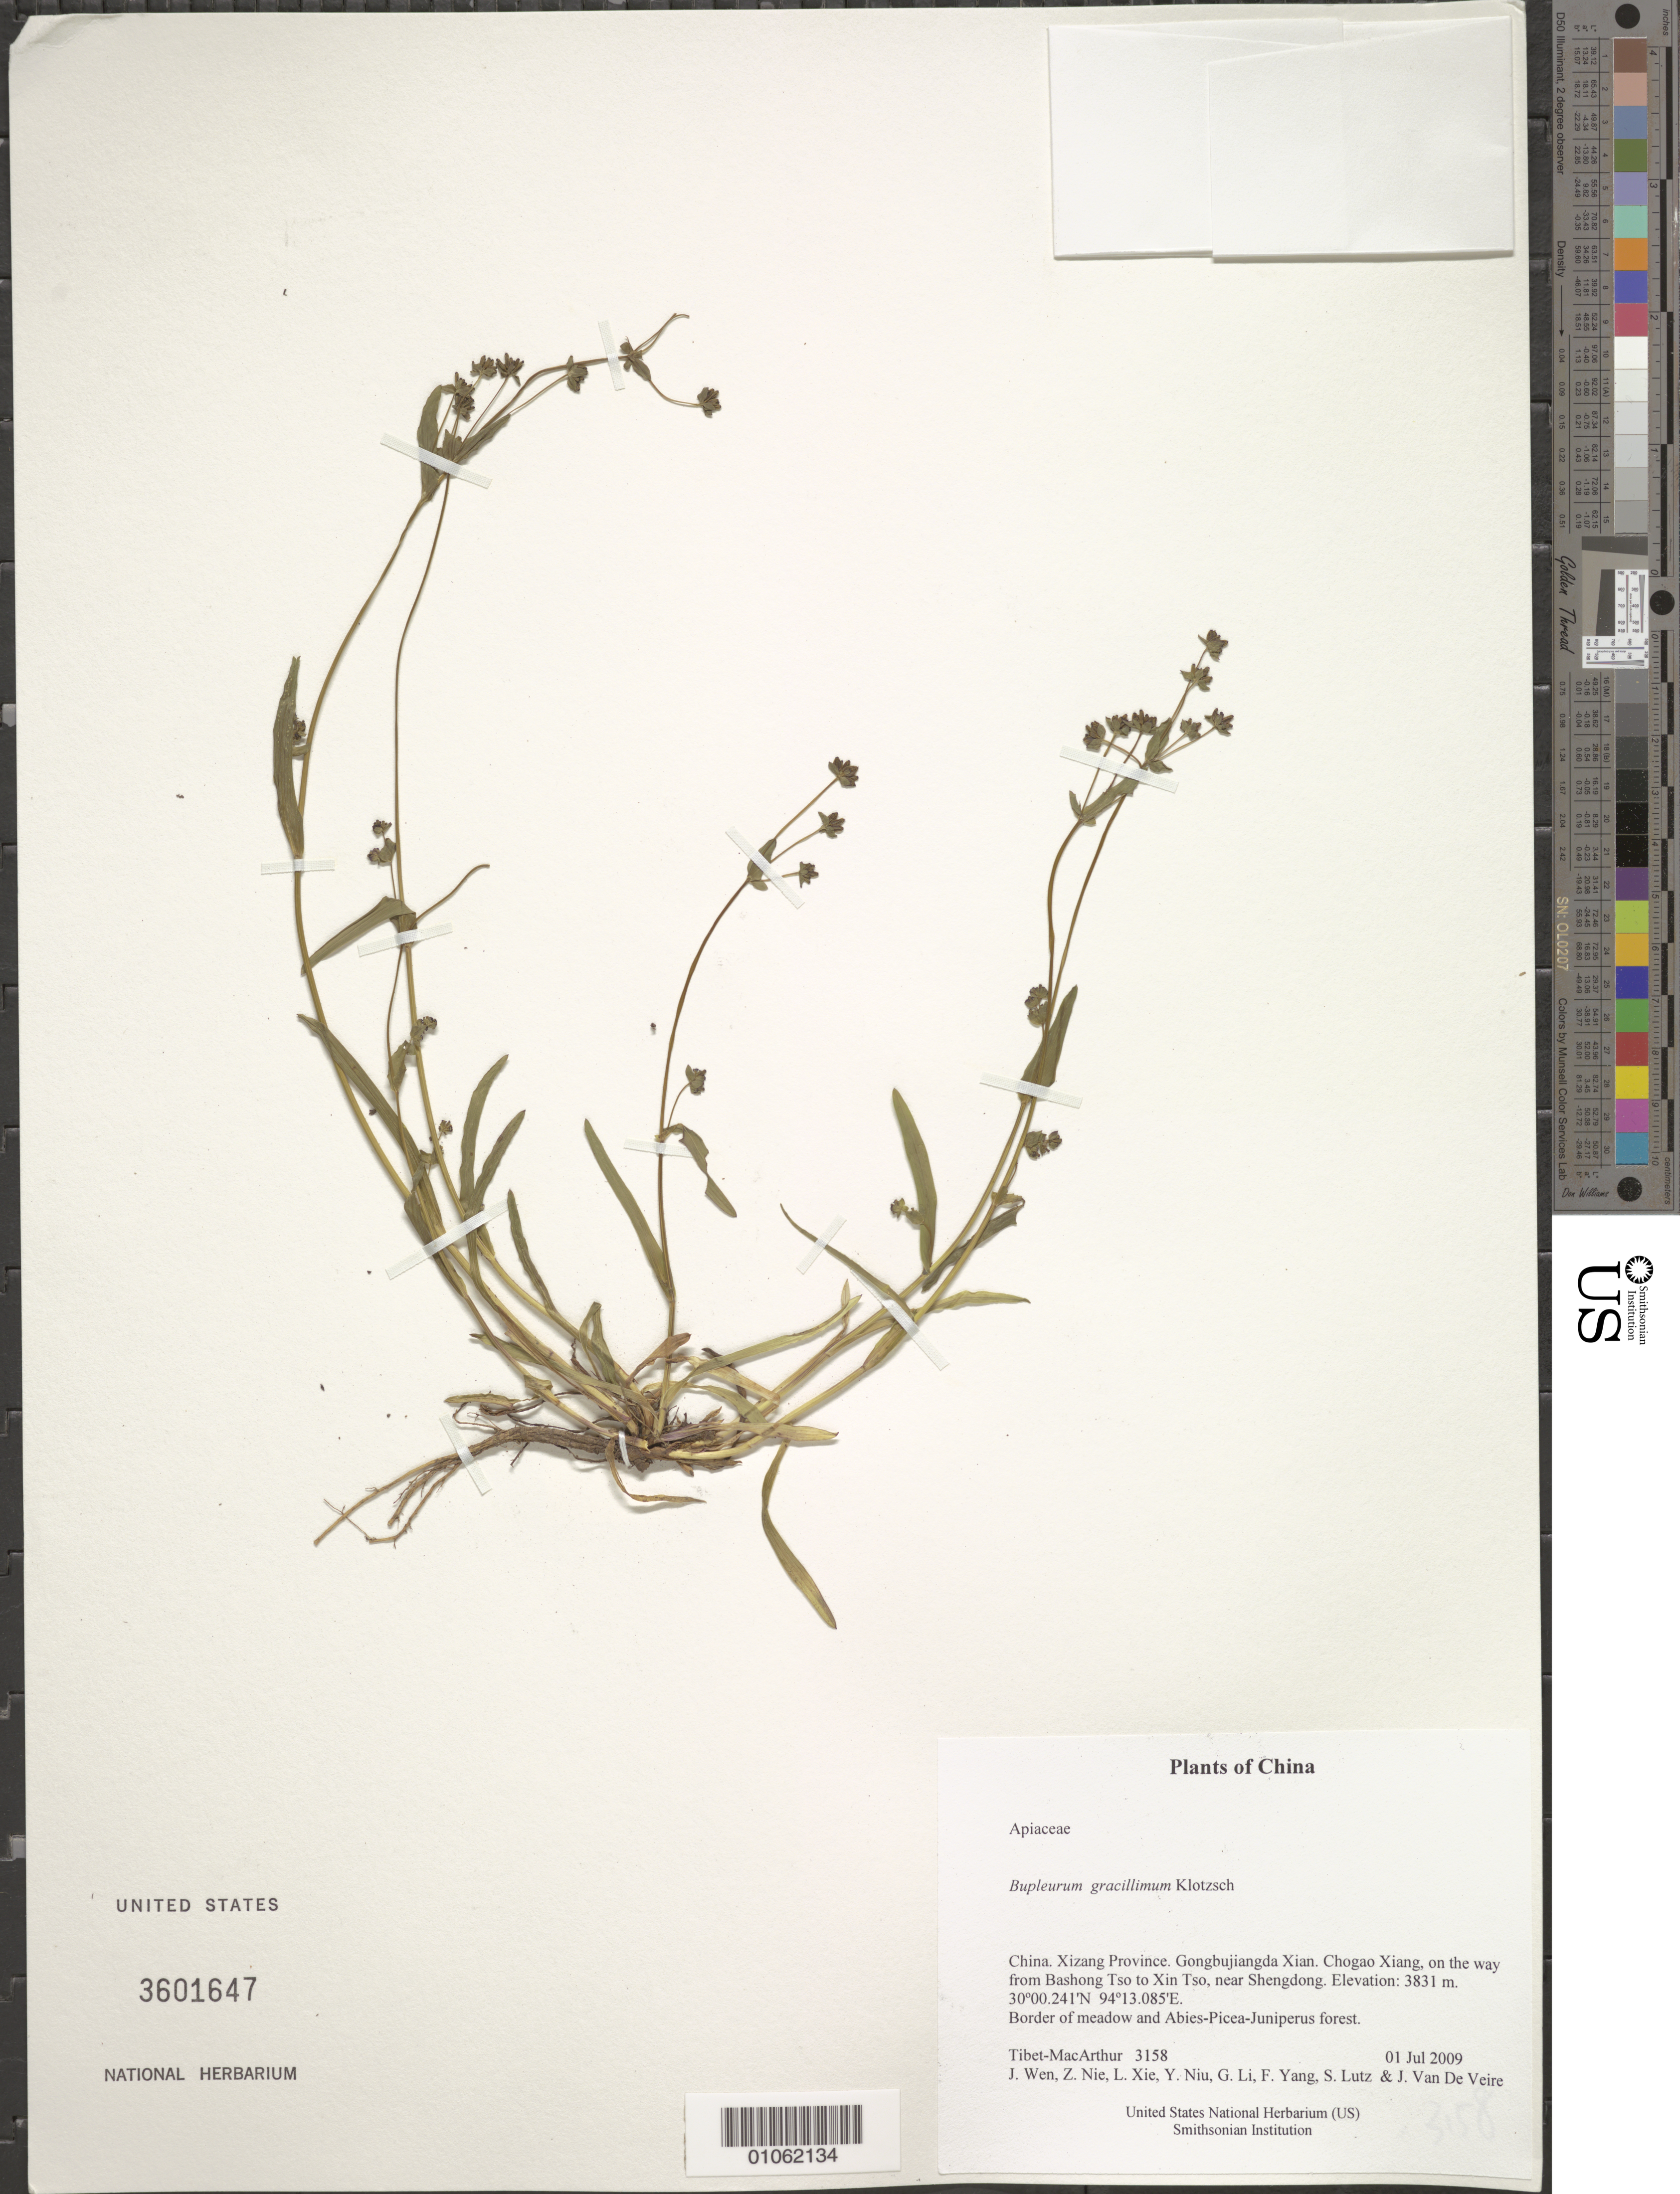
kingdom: Plantae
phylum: Tracheophyta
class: Magnoliopsida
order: Apiales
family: Apiaceae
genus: Bupleurum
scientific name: Bupleurum gracillimum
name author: Klotzsch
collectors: Tibet-MacArthur, J. Wen, Z. Nie, L. Xie, Y. Niu, G. Li, F. Yang, S. Lutz & J. Van De Veire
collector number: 3158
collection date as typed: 01 Jul 2009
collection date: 2009-07-01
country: China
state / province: Xizang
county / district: Gongbujiangda Xian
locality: Chogao Xiang, on the way from Bashong Tso to Xin Tso, near Shengdong.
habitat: Border of meadow and Abies-Picea-Juniperus forest.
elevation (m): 3831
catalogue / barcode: US 3601647